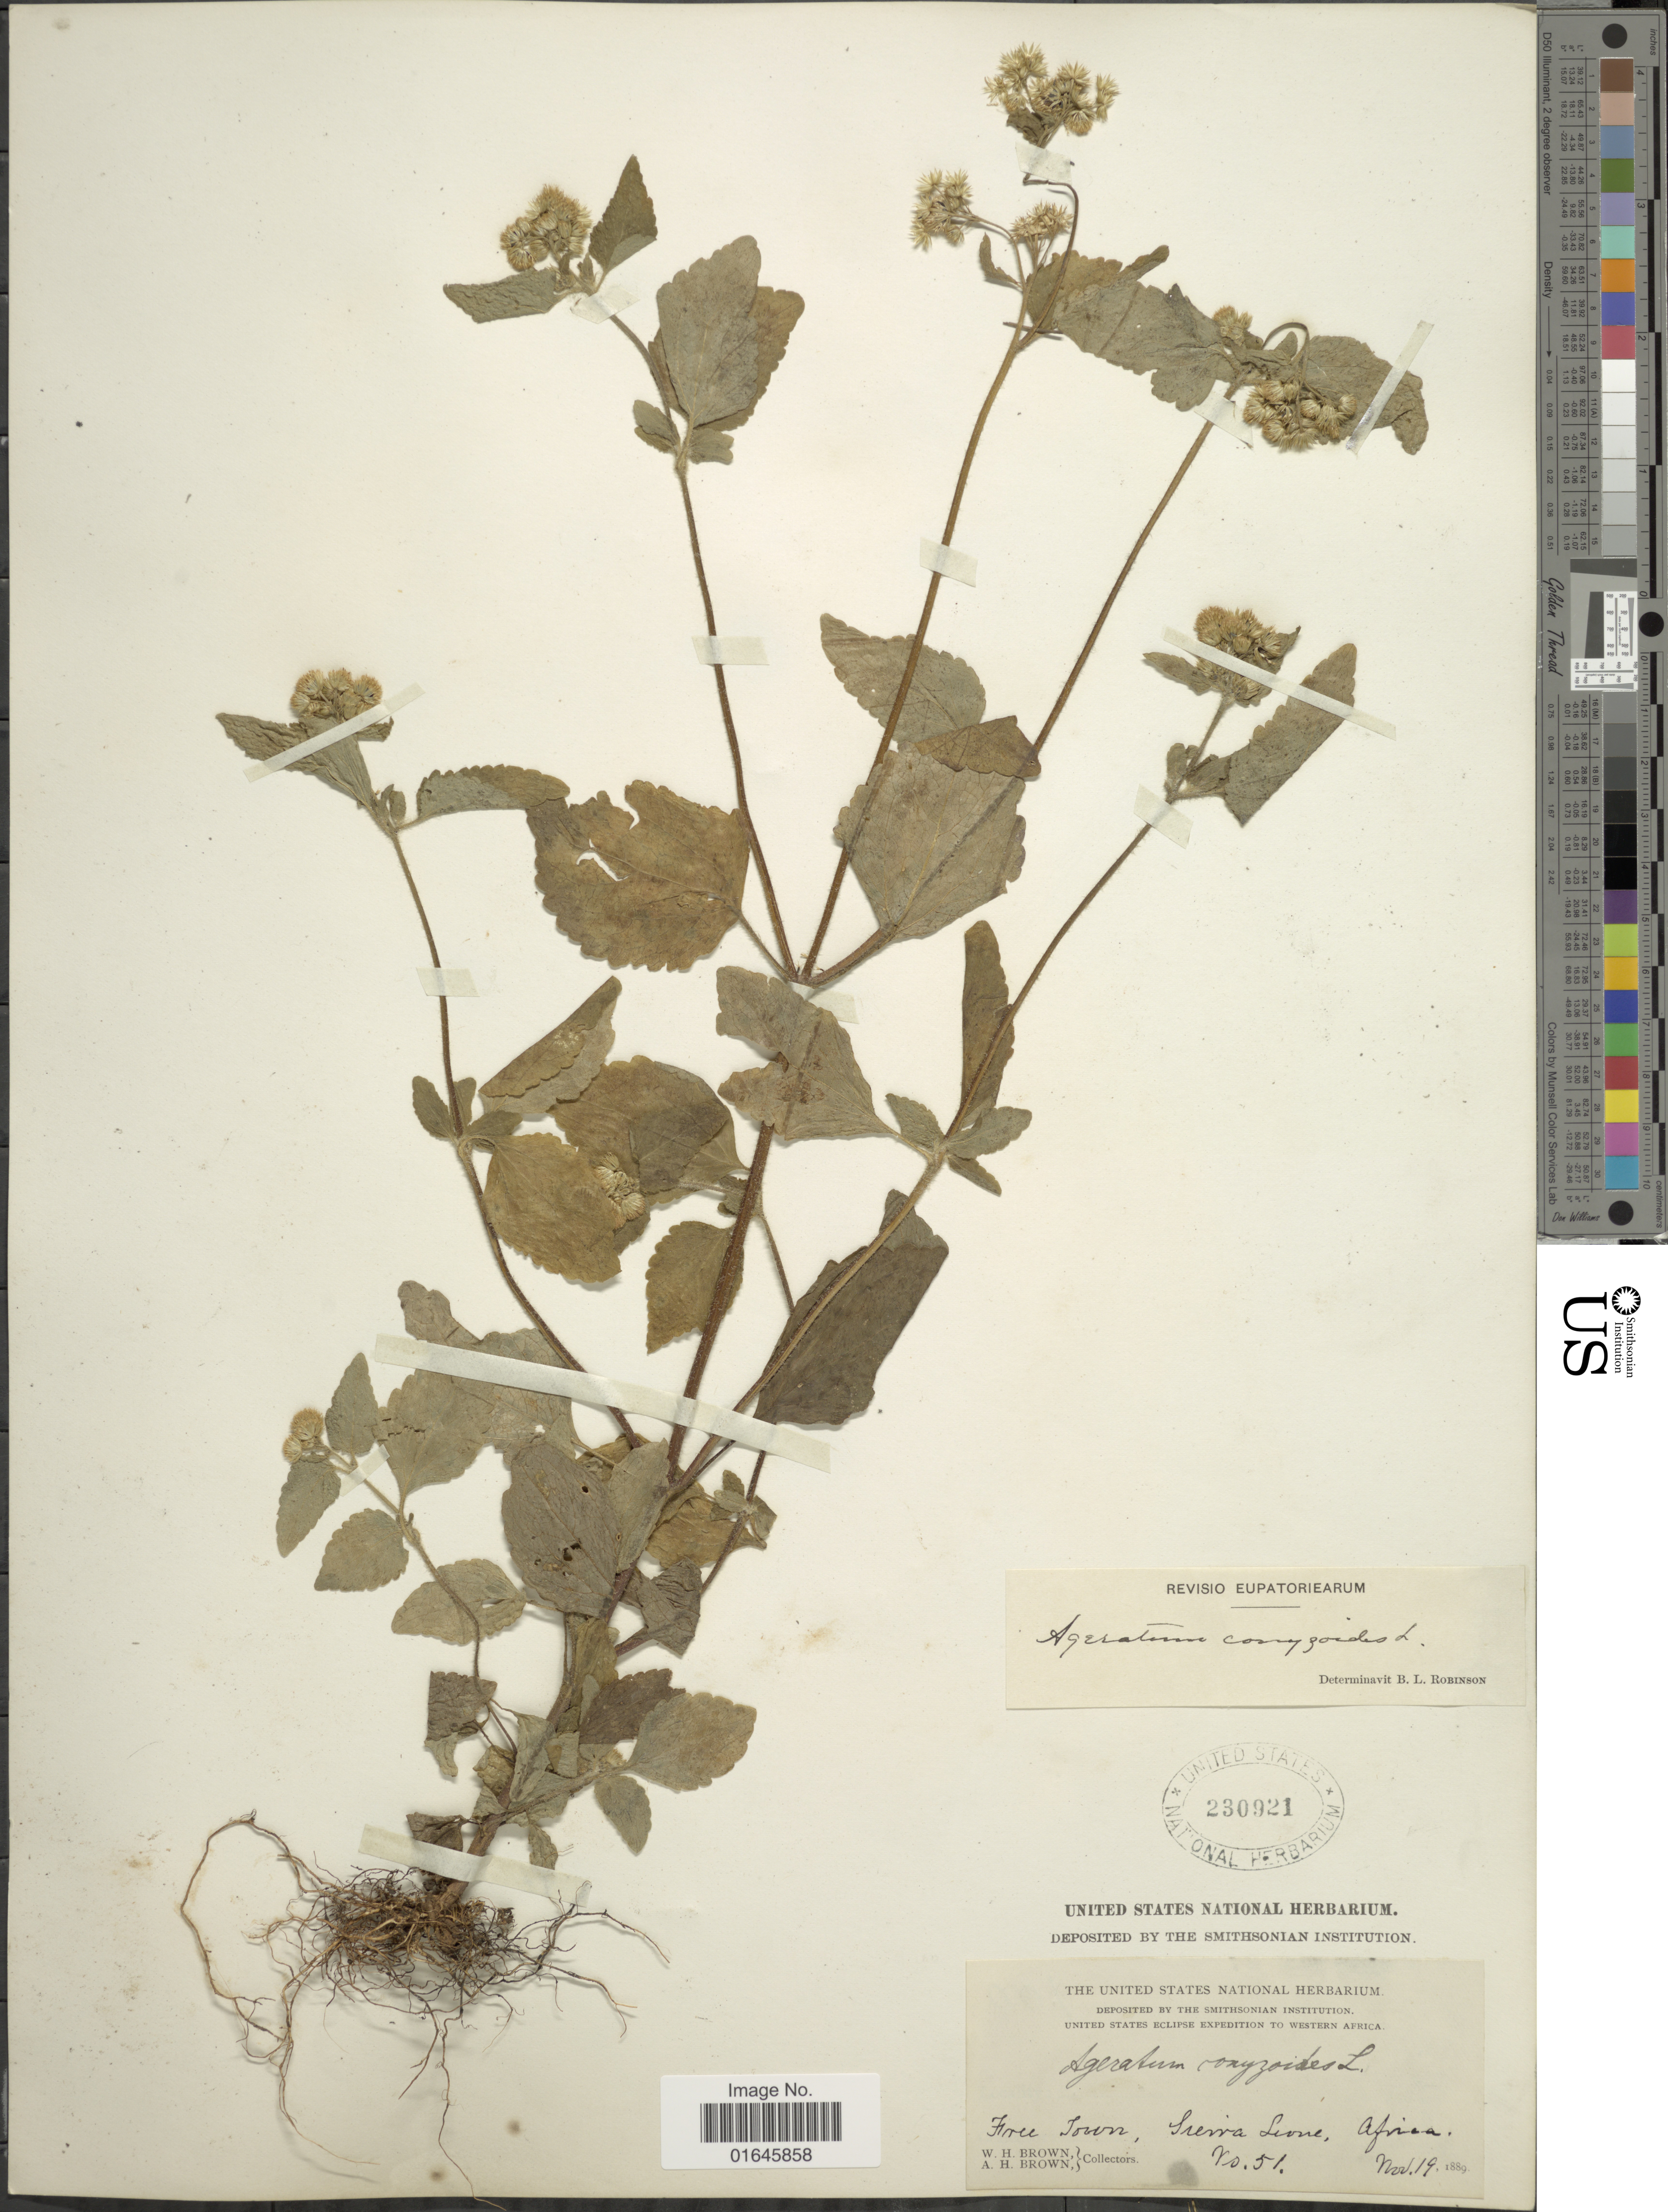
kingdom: Plantae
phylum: Tracheophyta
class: Magnoliopsida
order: Asterales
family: Asteraceae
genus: Ageratum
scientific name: Ageratum conyzoides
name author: L.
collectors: W. H. Brown & A. H. Brown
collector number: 51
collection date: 1889-11-19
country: Sierra Leone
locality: Western Africa, Free town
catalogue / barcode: US 230921